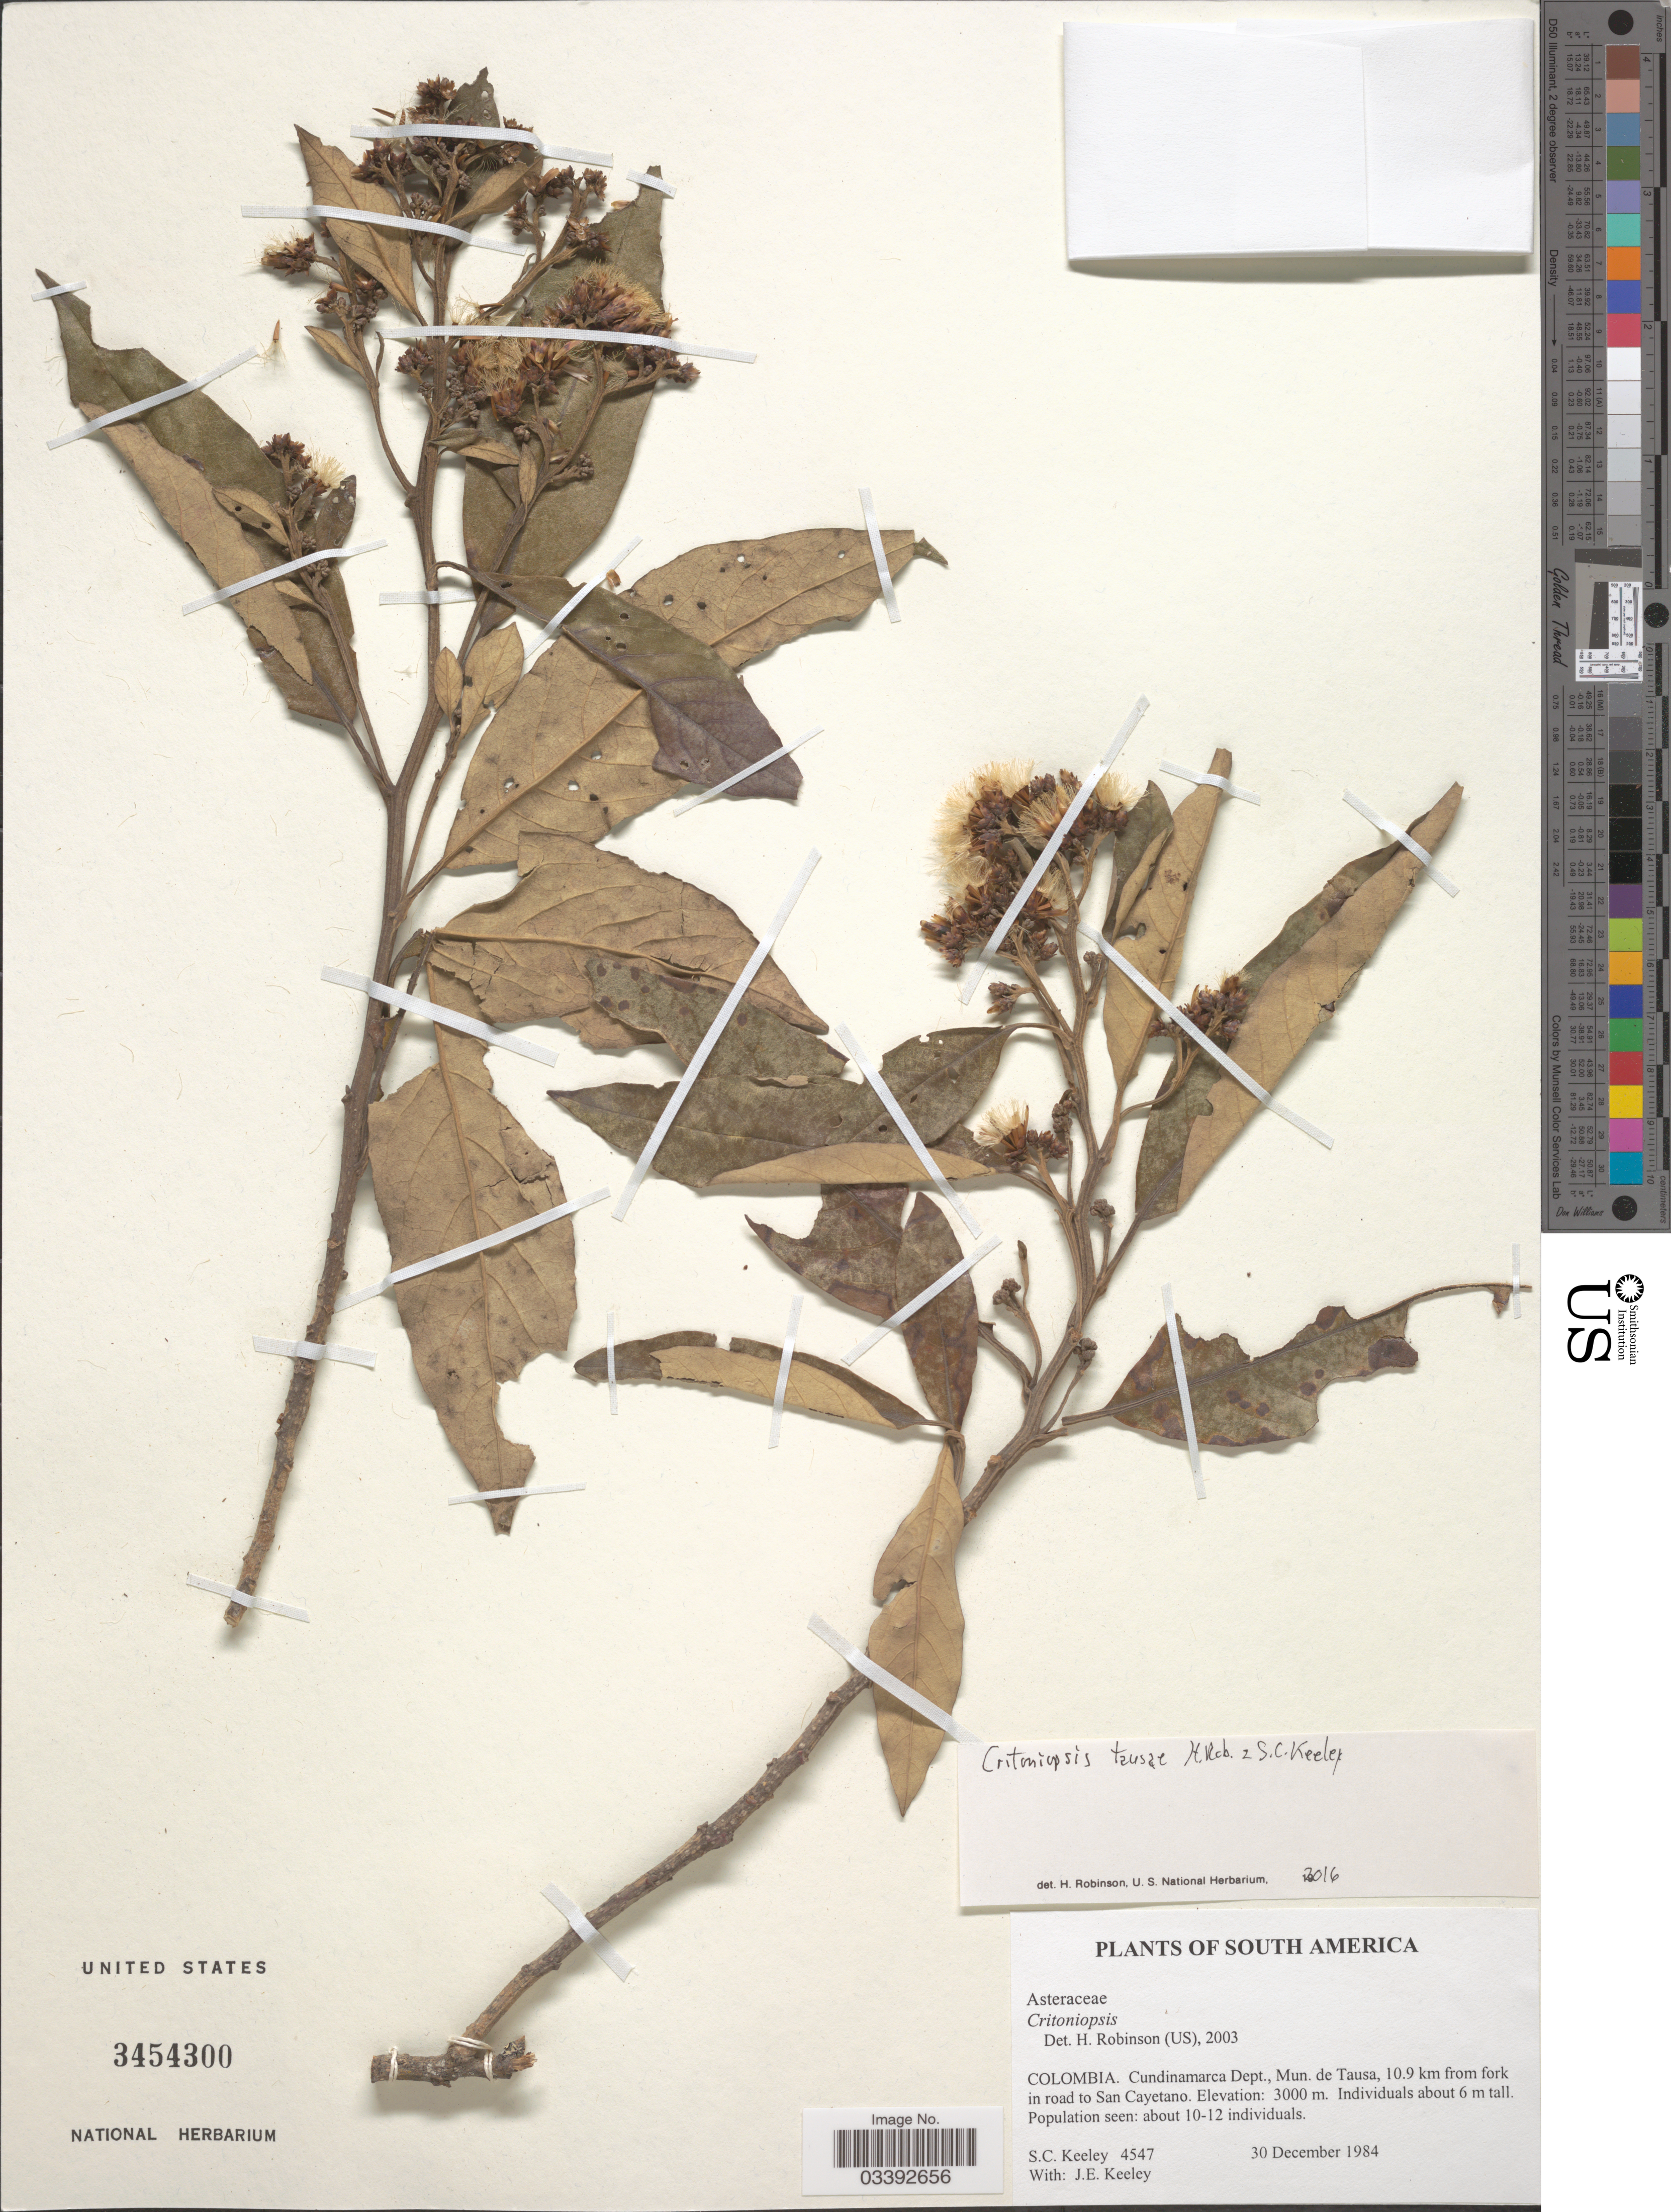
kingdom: Plantae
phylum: Tracheophyta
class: Magnoliopsida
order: Asterales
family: Asteraceae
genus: Critoniopsis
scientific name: Critoniopsis tausae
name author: H. Rob. & S.C. Keeley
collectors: S. C. Keeley & J. E. Keeley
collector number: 4547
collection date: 1984-12-30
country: Colombia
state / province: Cundinamarca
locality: Cundinamarca Dept., Mun. de Tausa, 10.9 km from fork in road to San Cayetano.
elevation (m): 3000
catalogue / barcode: US 3454300